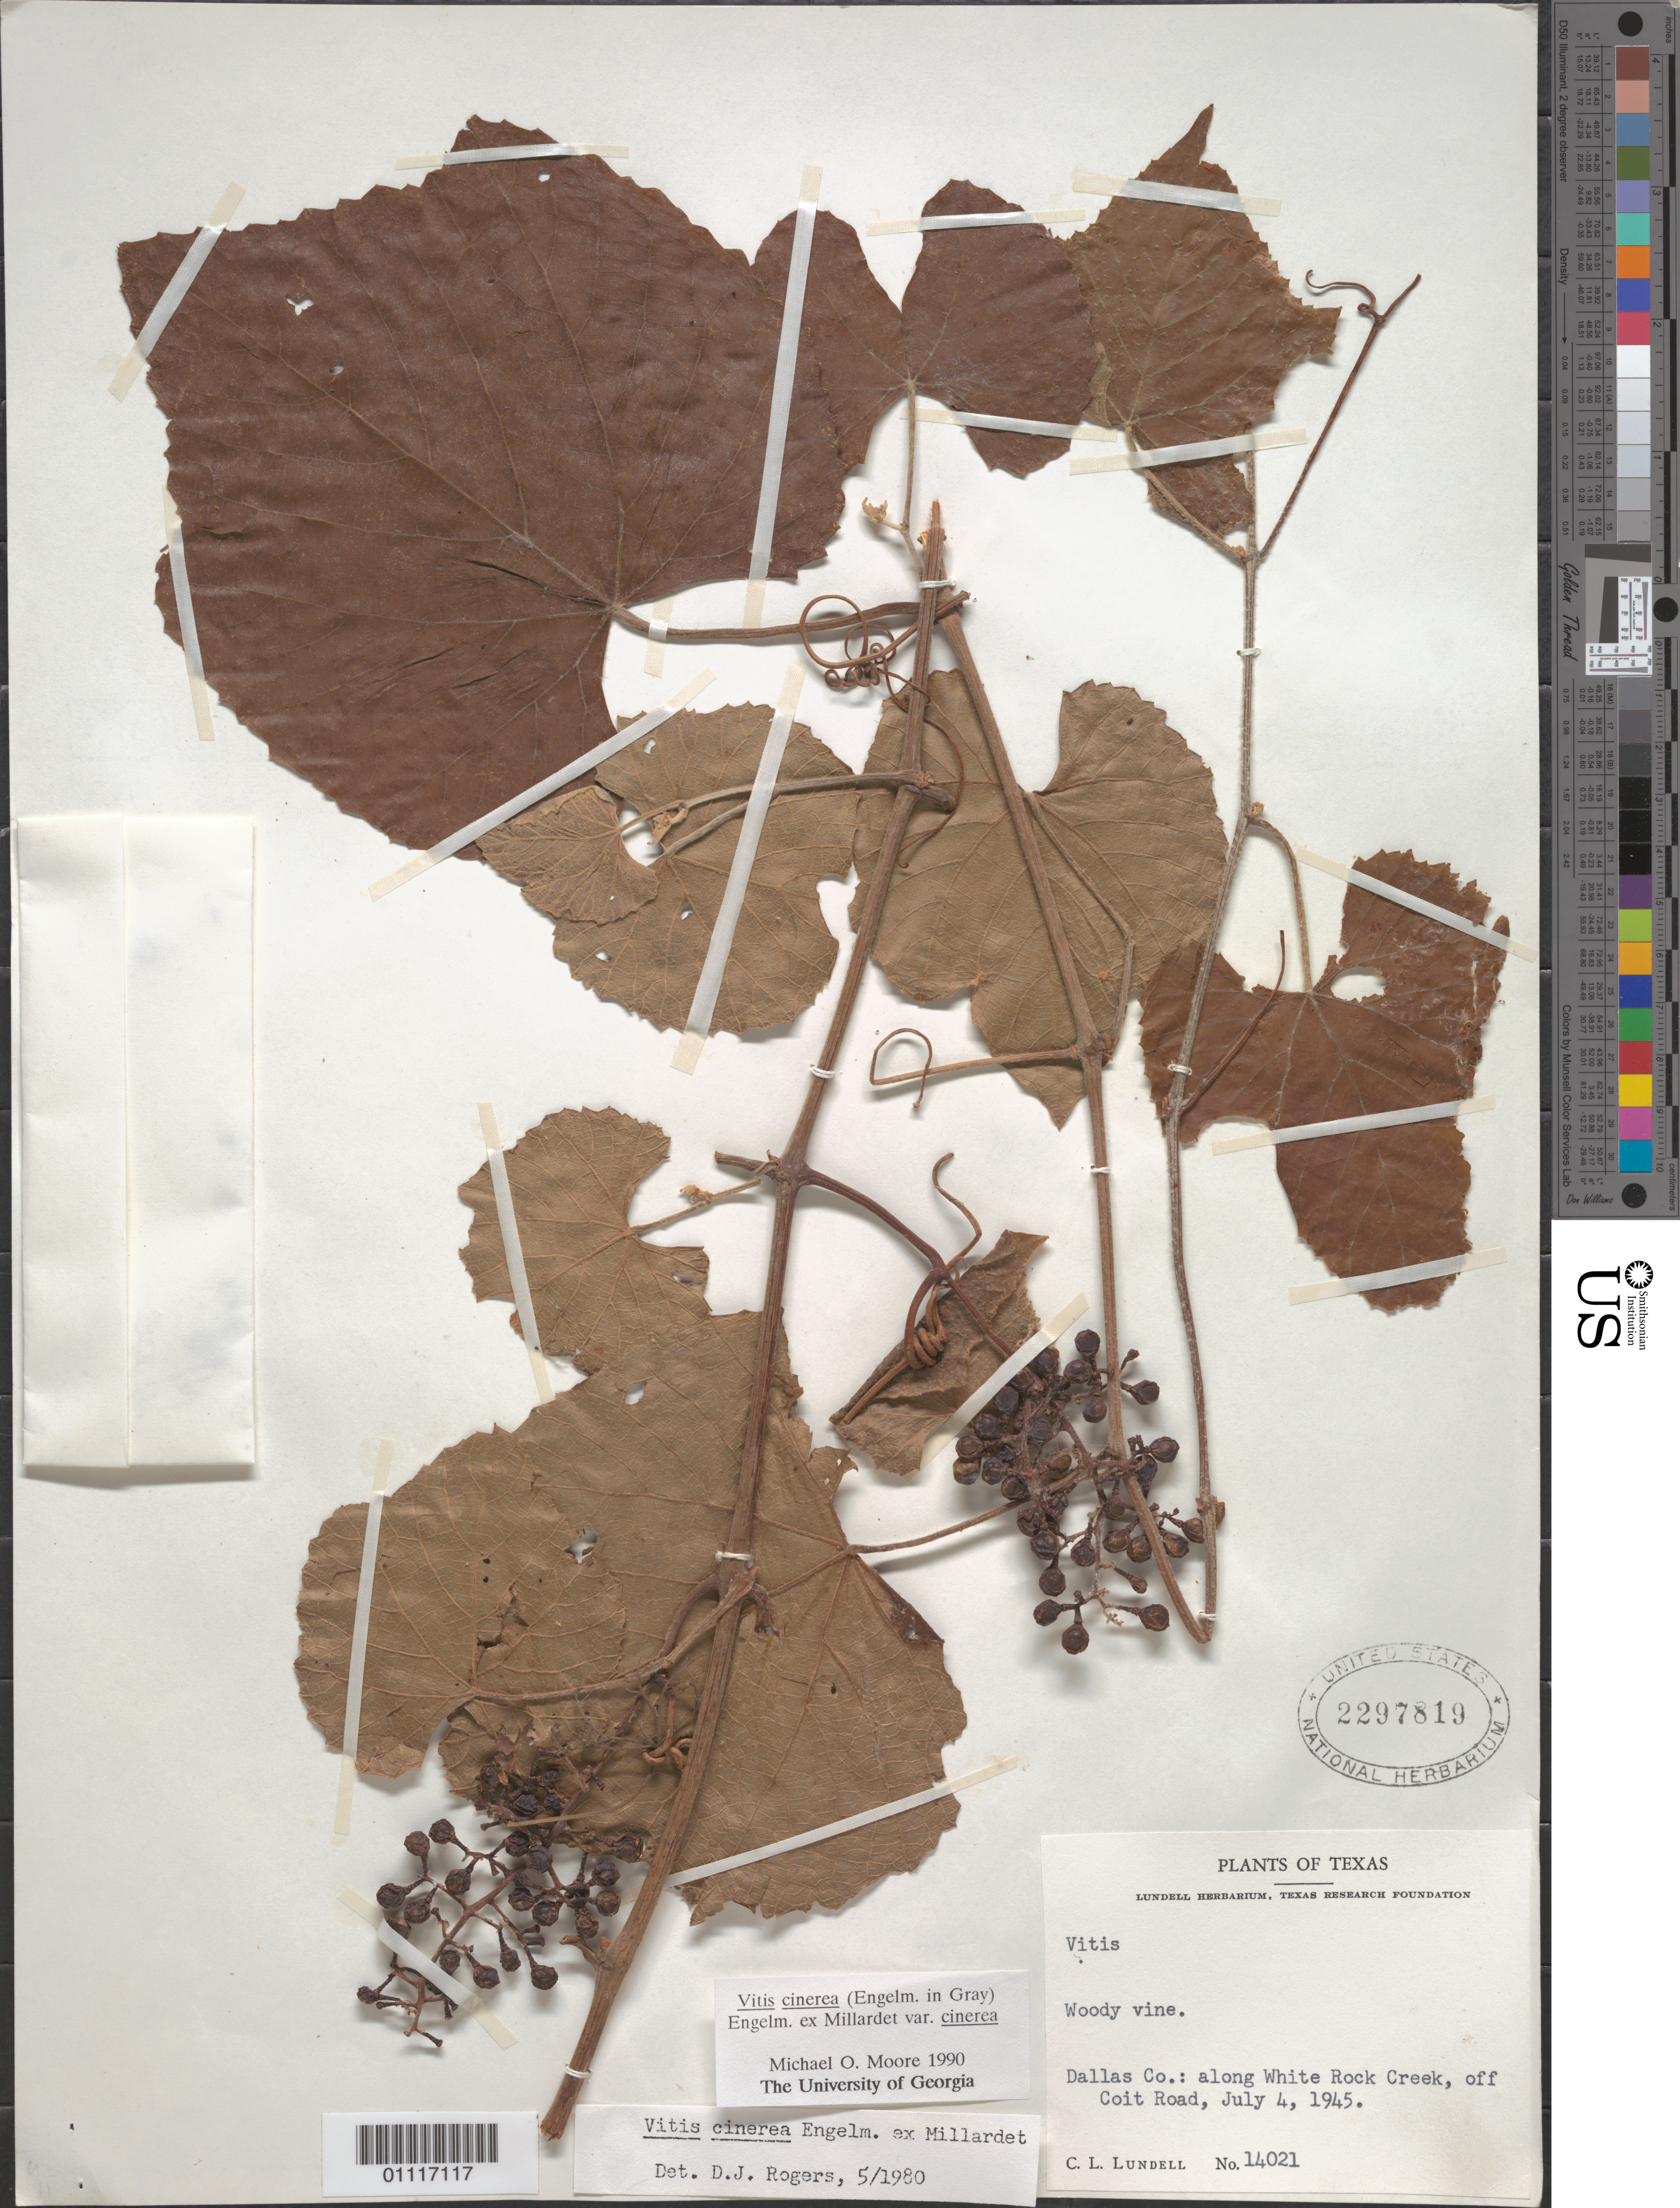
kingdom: Plantae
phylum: Tracheophyta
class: Magnoliopsida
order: Vitales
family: Vitaceae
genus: Vitis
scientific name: Vitis cinerea var. cinerea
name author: (Engelm.) Engelm. ex Millardet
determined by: Moore, M. O.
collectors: C. L. Lundell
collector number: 14021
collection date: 1945-07-04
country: United States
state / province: Texas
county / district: Dallas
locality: along White Rock Creek, off Coit Road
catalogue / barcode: US 2297819